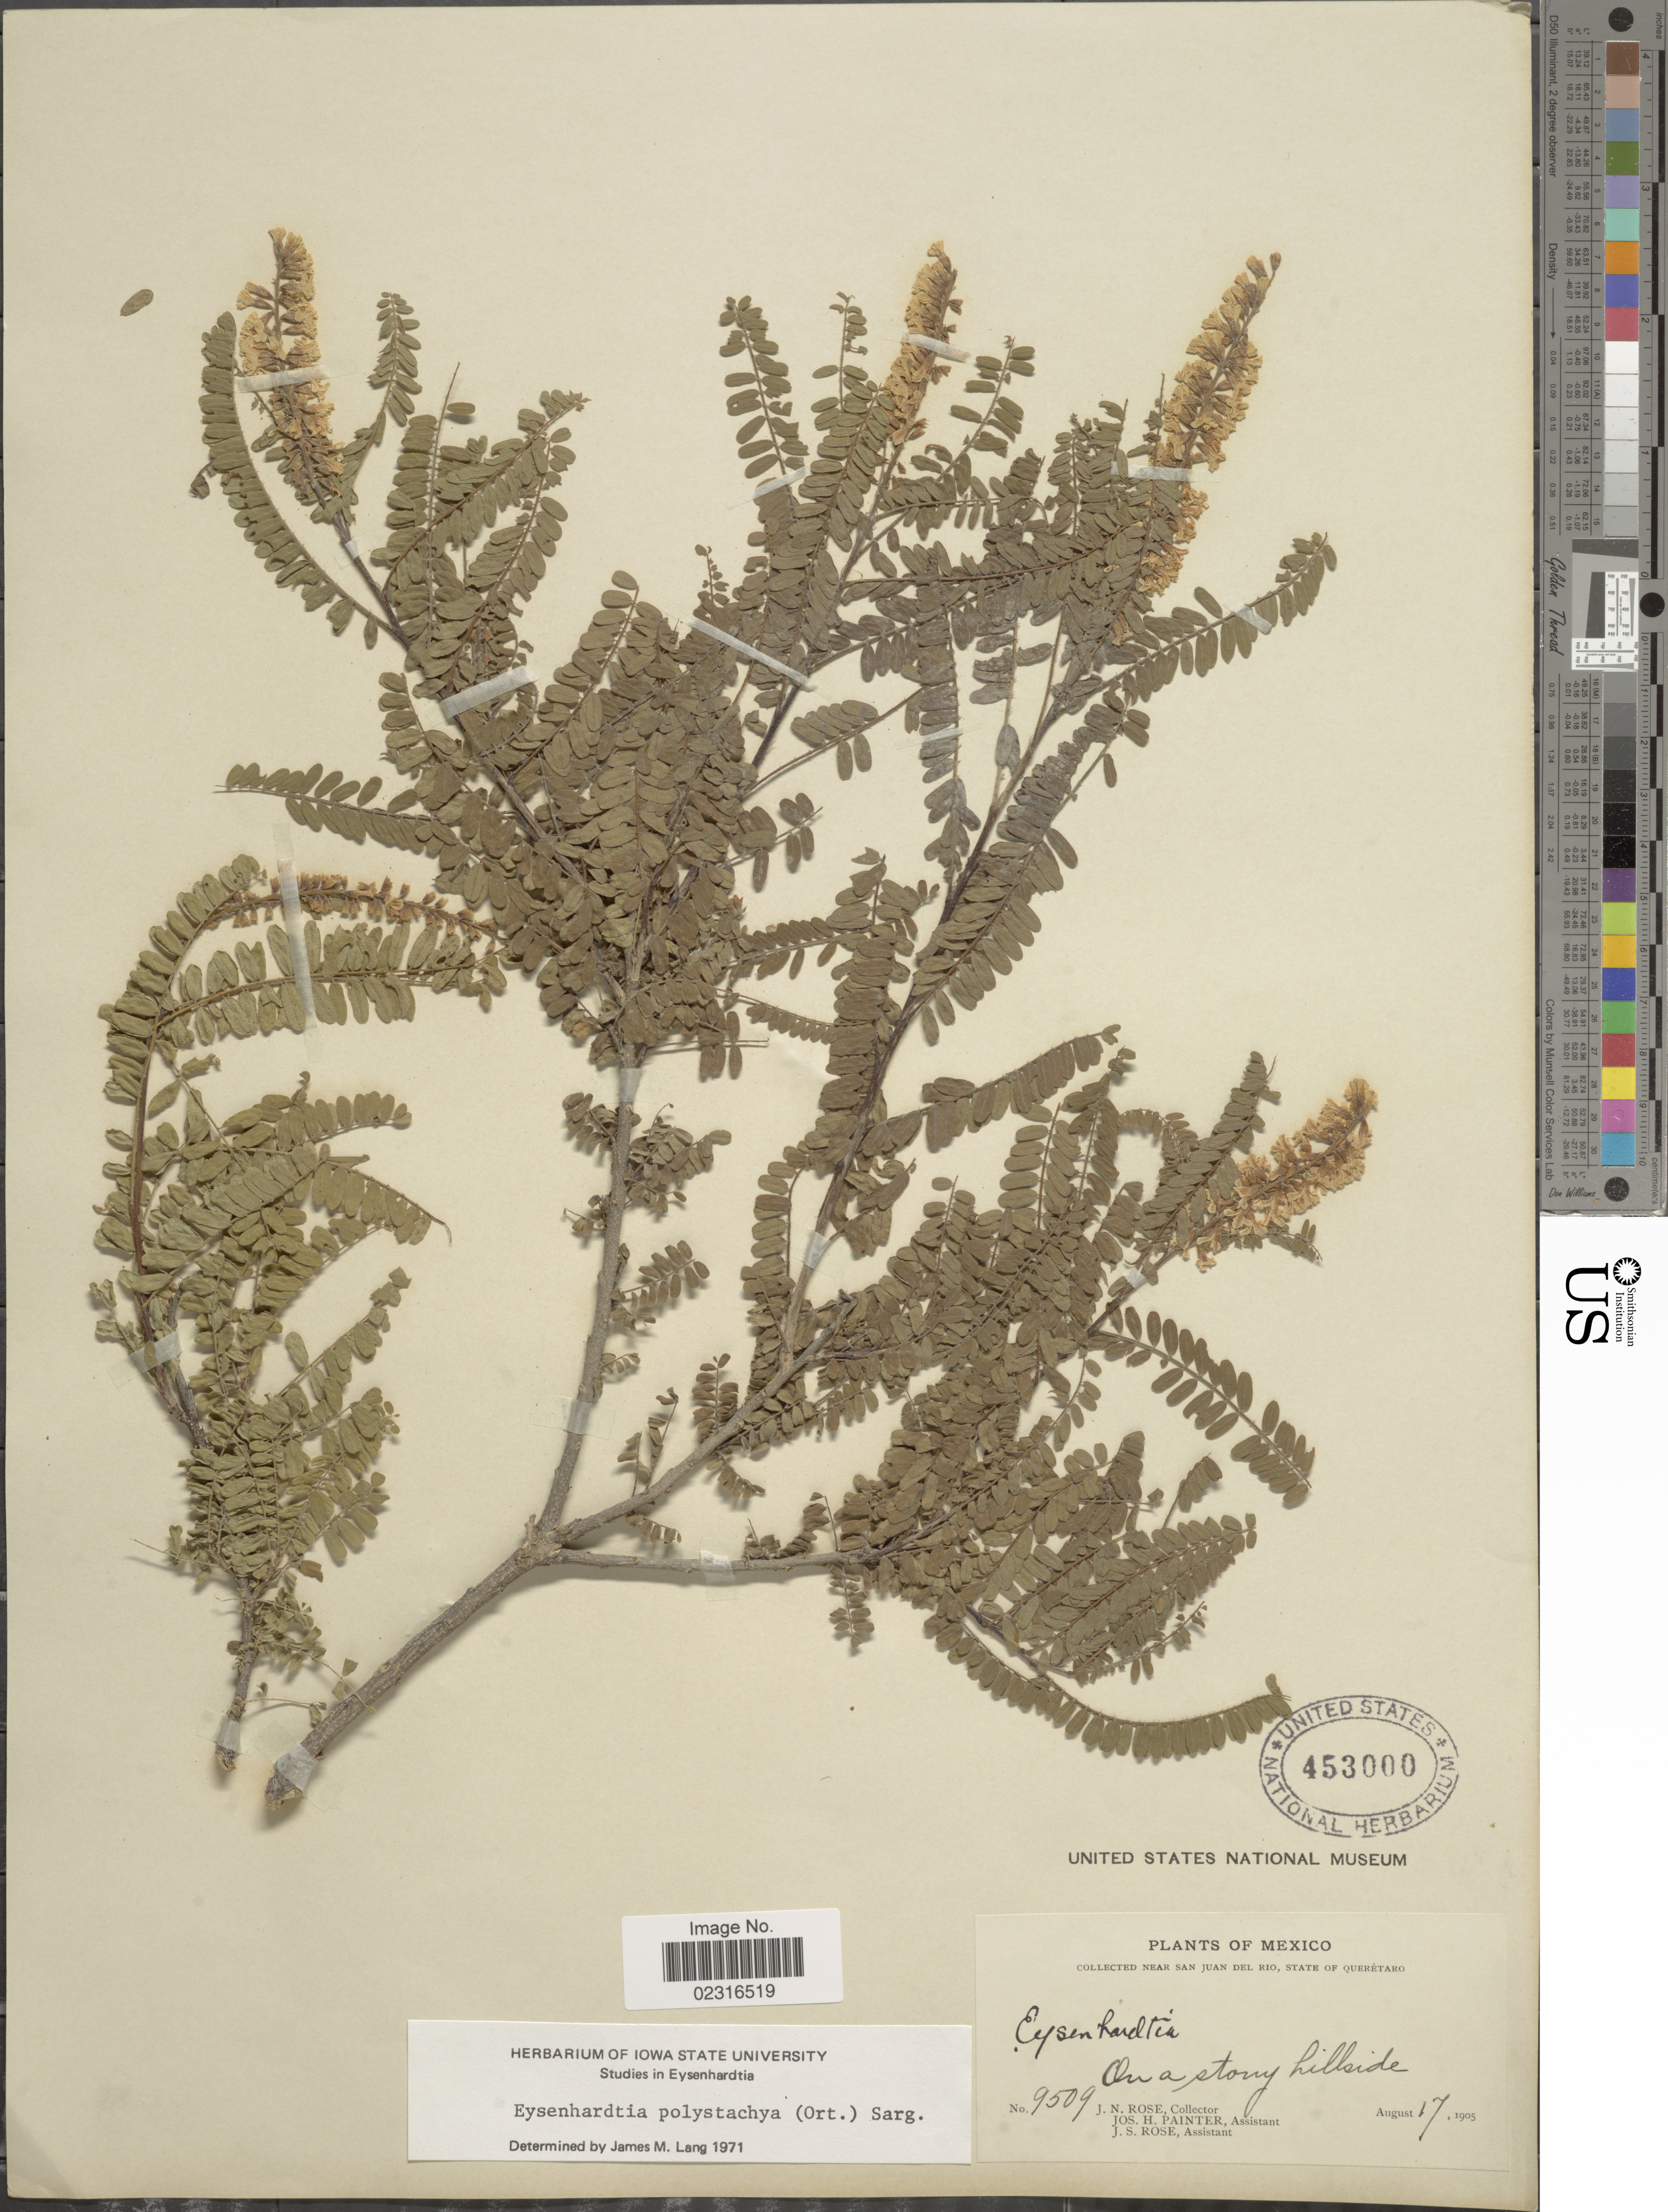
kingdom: Plantae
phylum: Tracheophyta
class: Magnoliopsida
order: Fabales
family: Fabaceae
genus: Eysenhardtia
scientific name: Eysenhardtia polystachya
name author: (Ortega) Sarg.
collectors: J. N. Rose, J. H. Painter & J. S. Rose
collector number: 9509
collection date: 1905-08-17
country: Mexico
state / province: Querétaro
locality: Near San Juan del Rio, on a stony hillside.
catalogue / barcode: US 453000